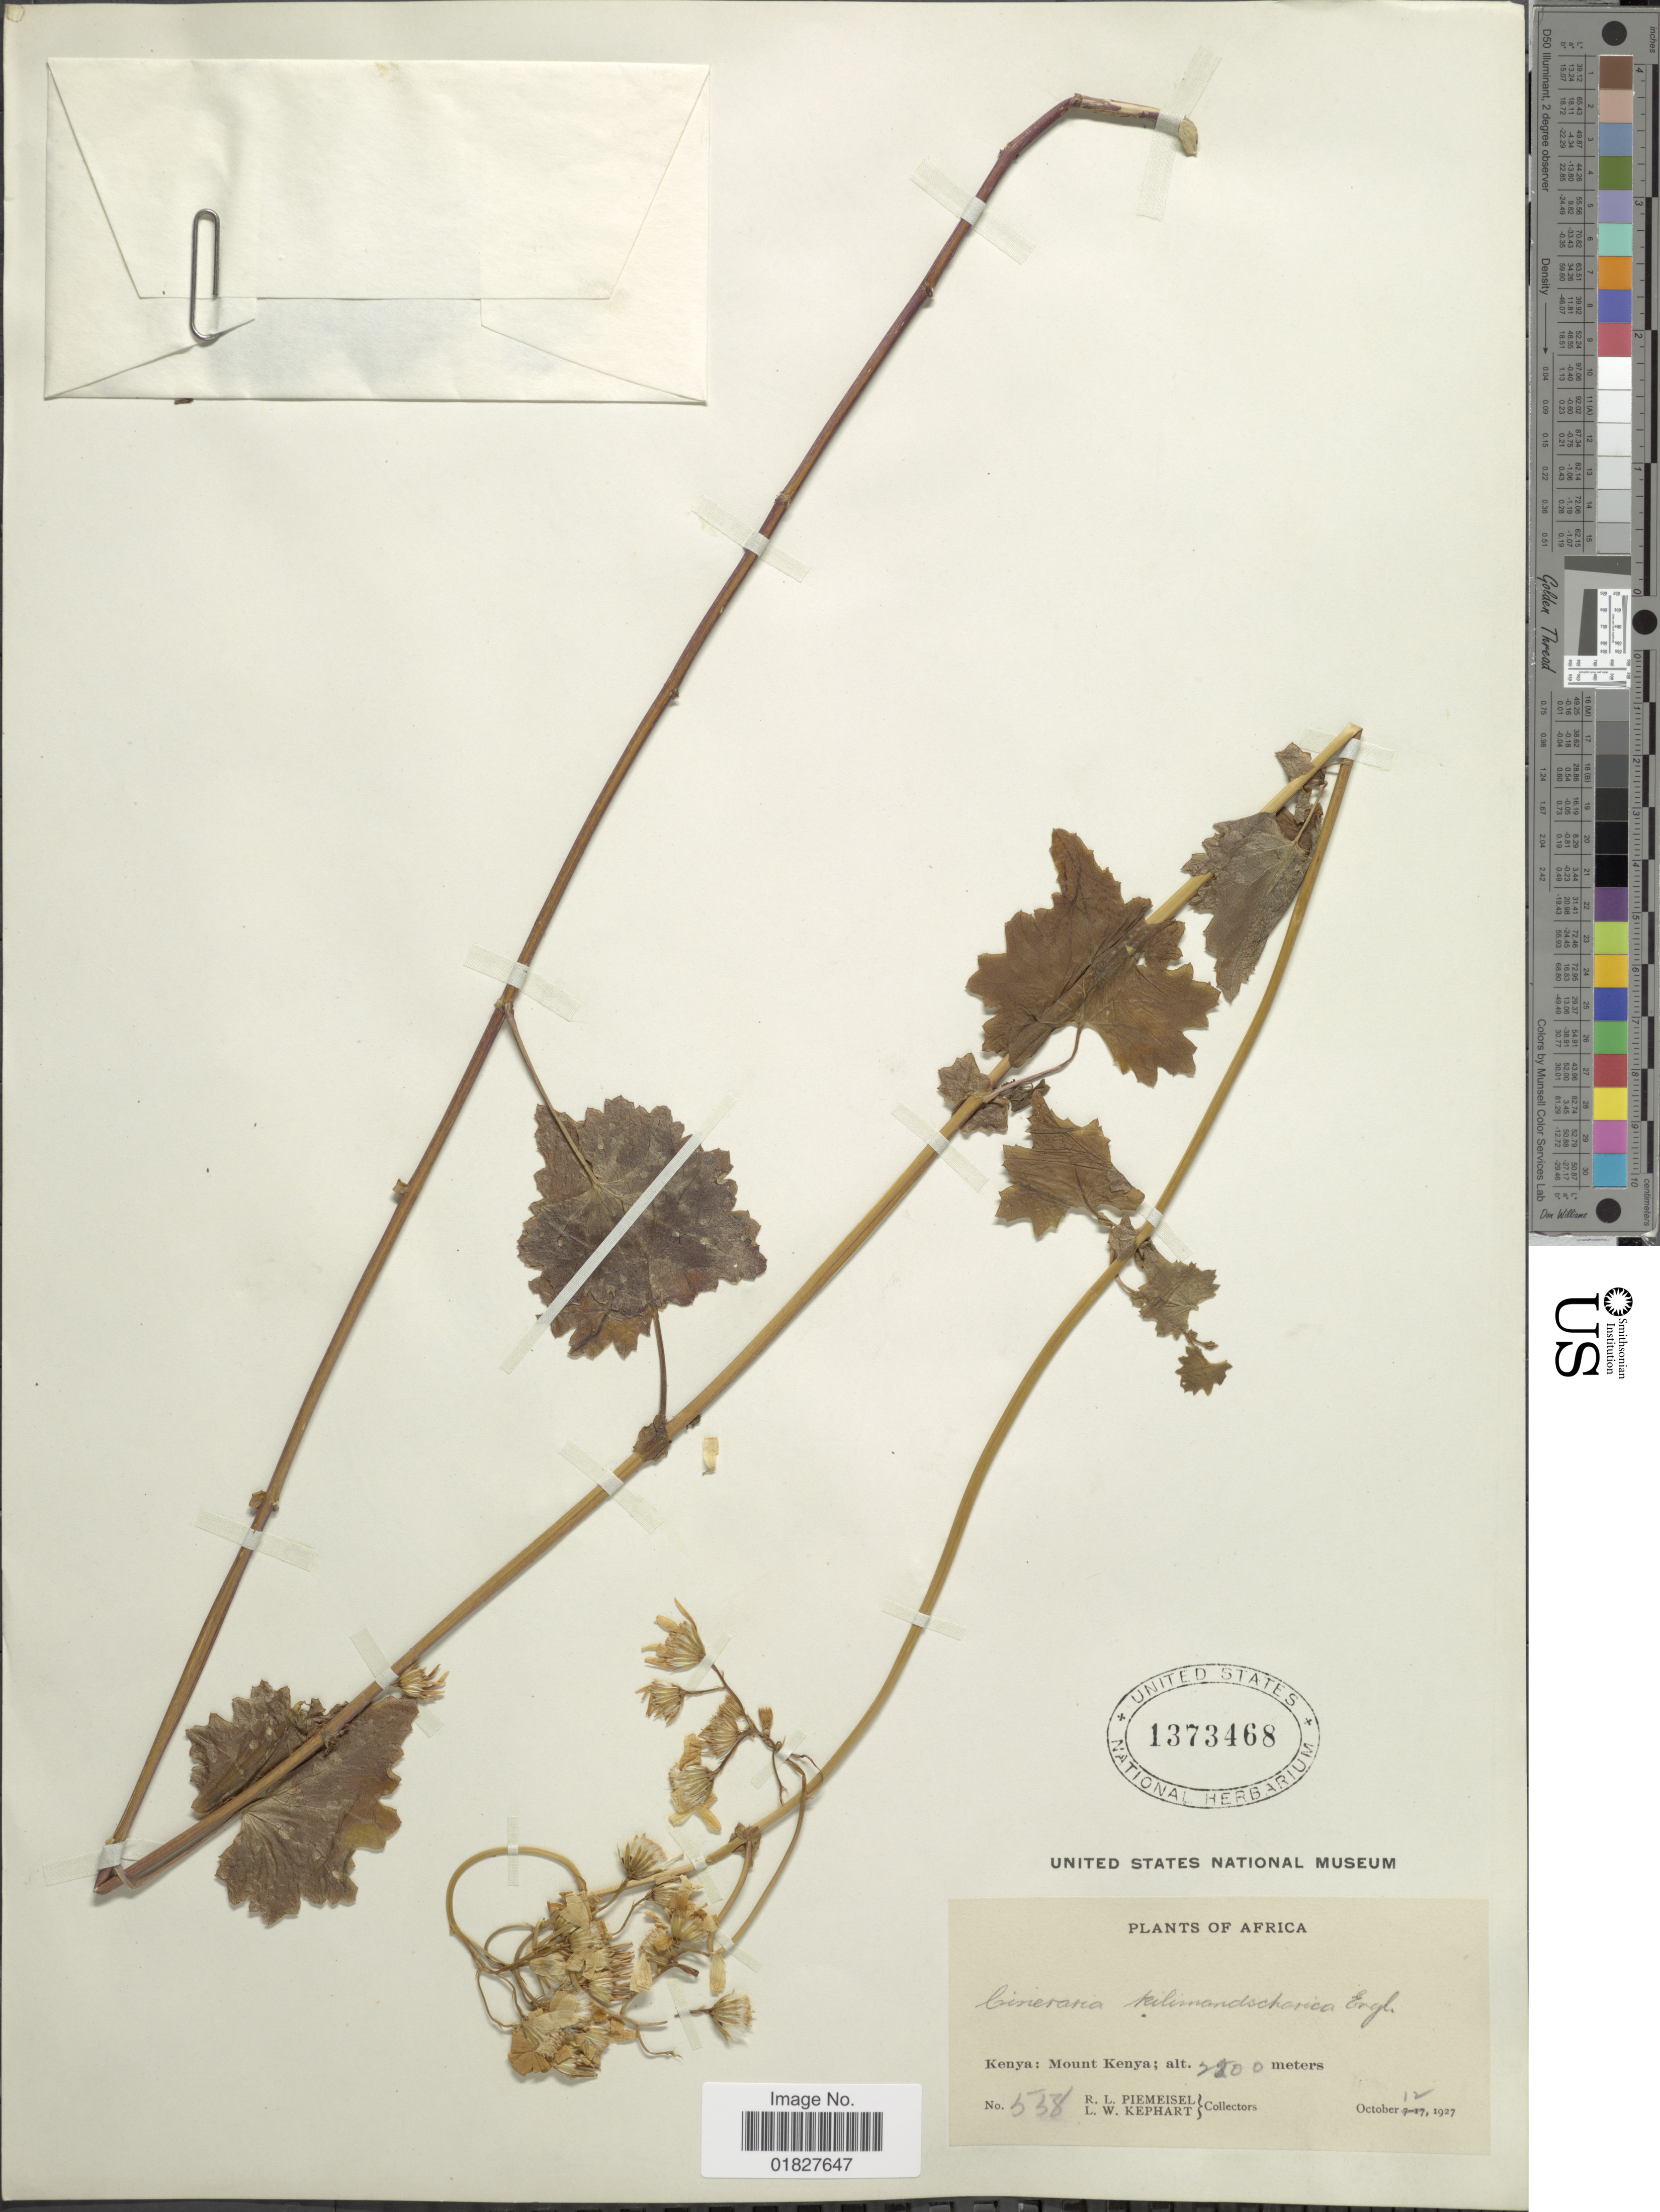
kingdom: Plantae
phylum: Tracheophyta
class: Magnoliopsida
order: Asterales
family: Asteraceae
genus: Cineraria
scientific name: Cineraria deltoidea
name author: Sond.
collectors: R. L. Piemeisel & L. W. Kephart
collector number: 558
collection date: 1927-10-12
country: Kenya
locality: Africa, Kenya, Mount Kenya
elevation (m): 2200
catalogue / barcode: US 1373468